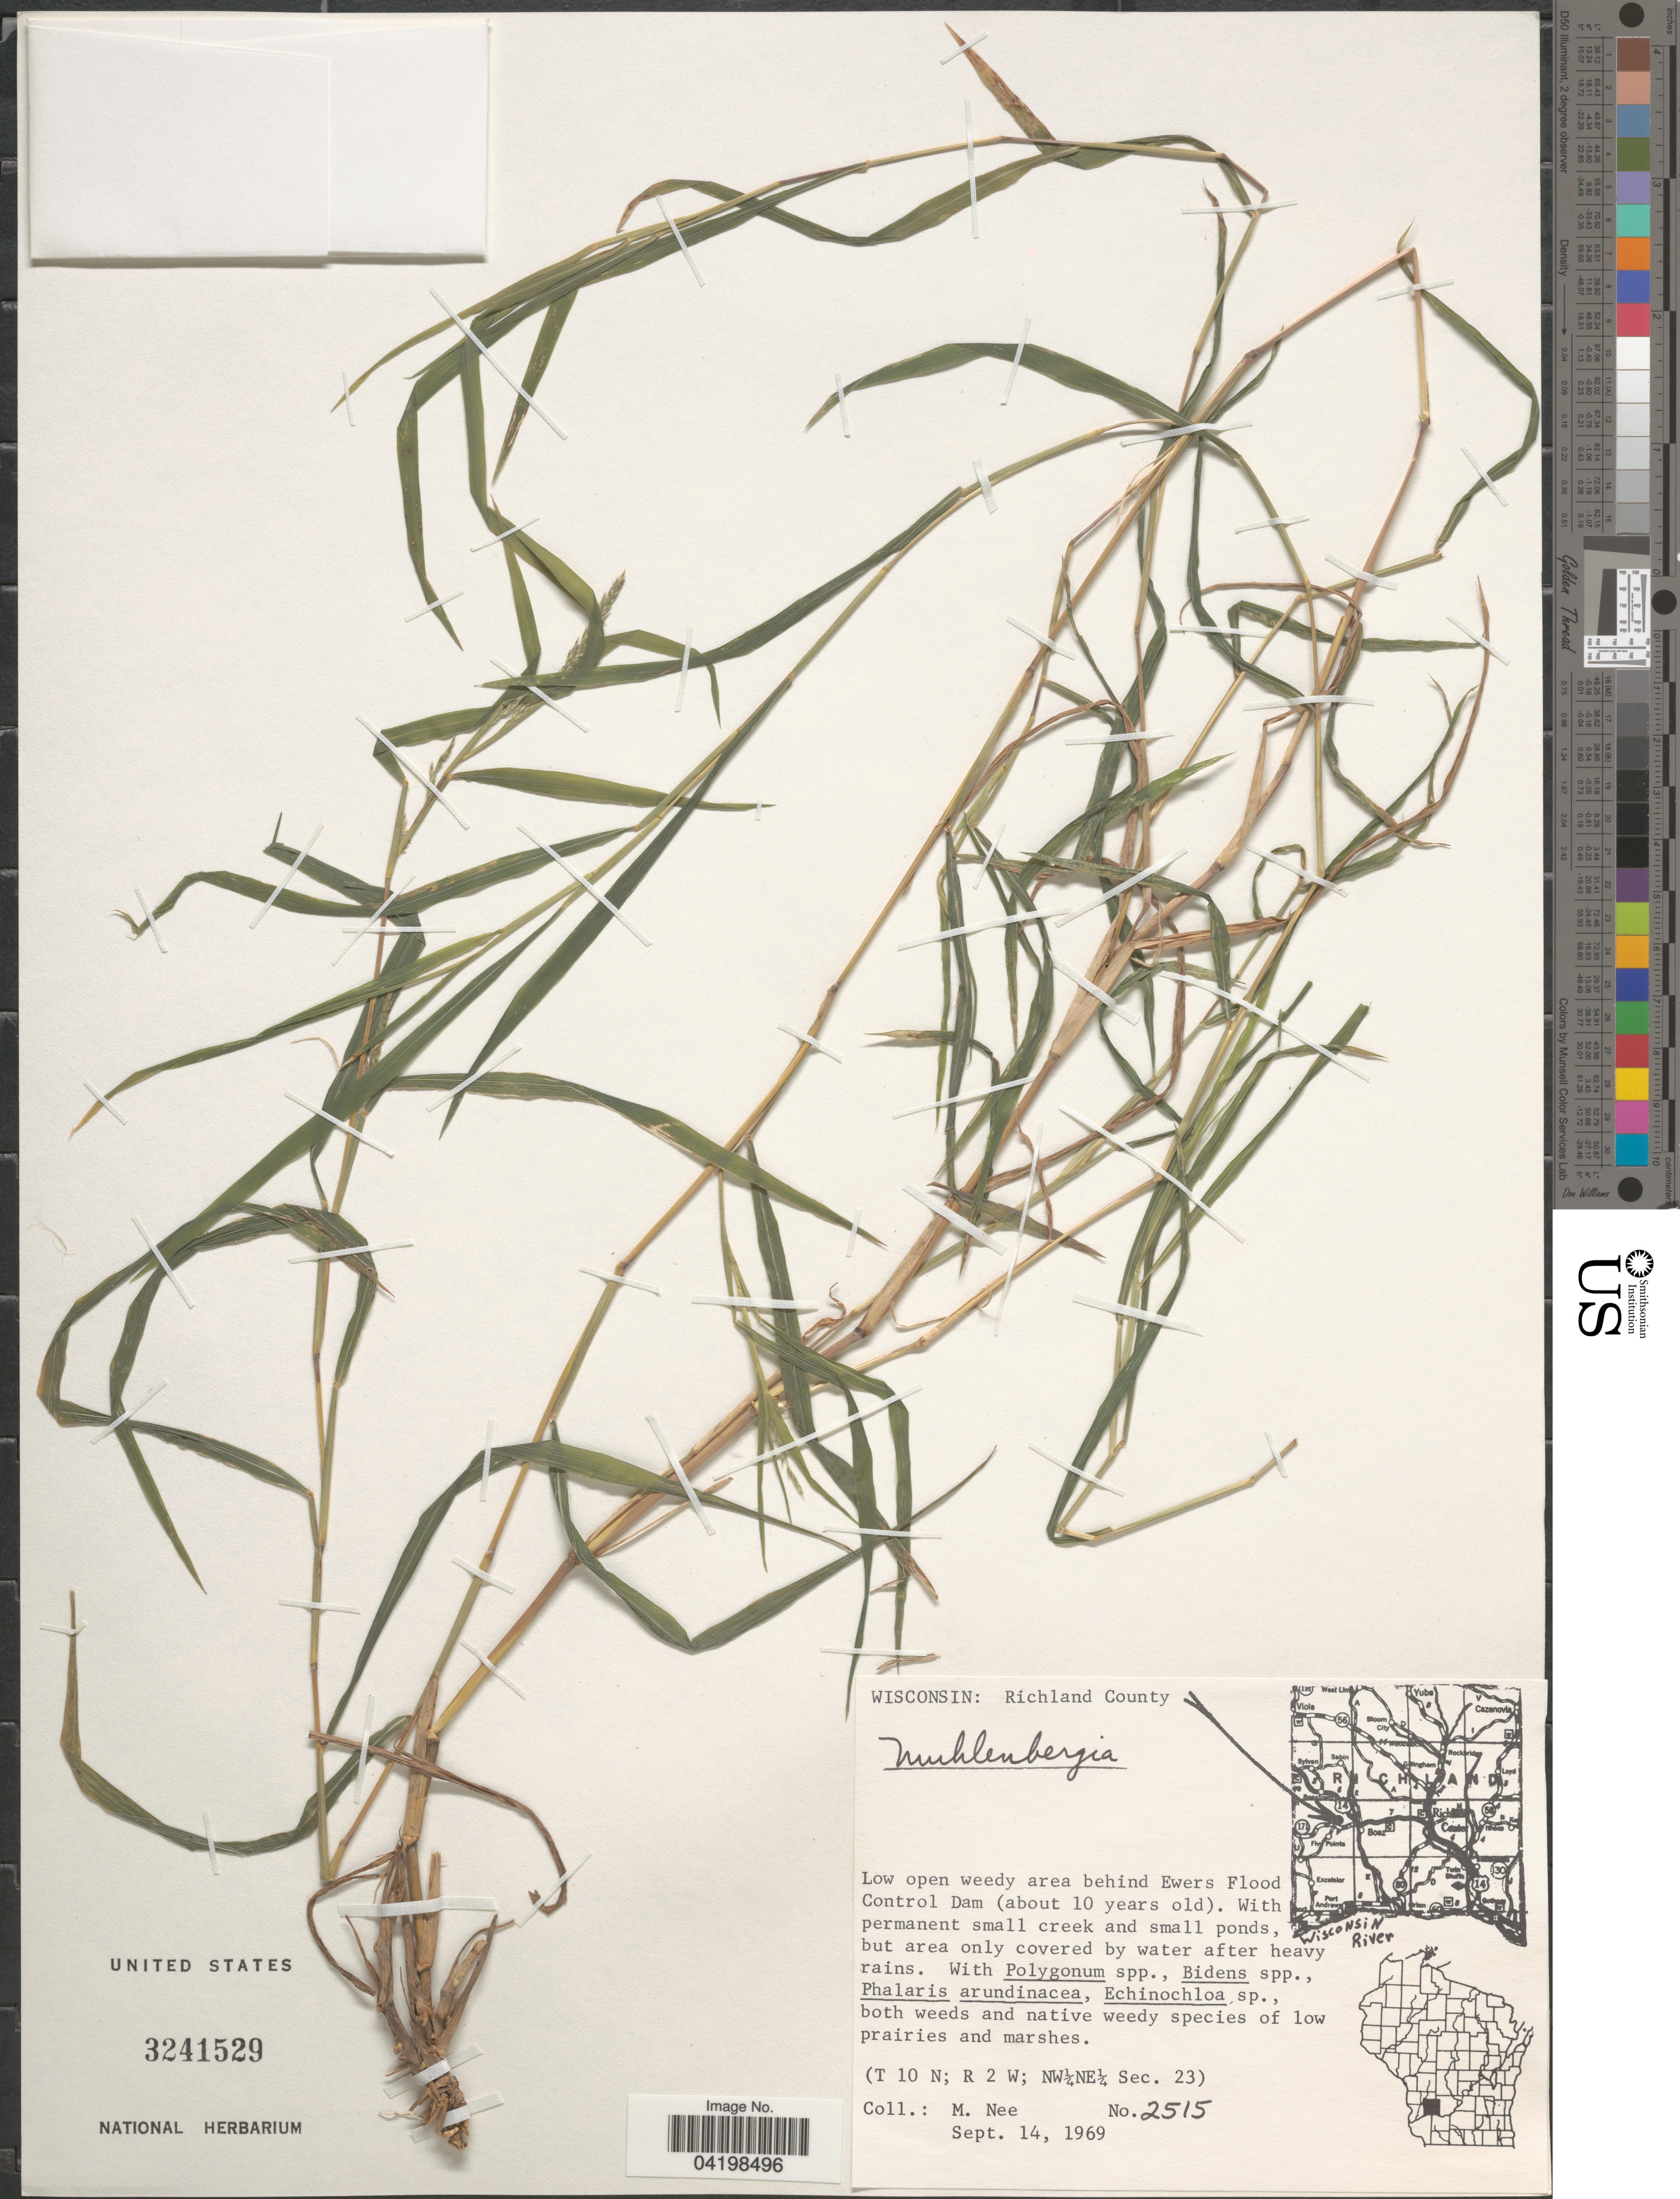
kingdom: Plantae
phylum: Tracheophyta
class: Liliopsida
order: Poales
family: Poaceae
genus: Muhlenbergia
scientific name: Muhlenbergia sp.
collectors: M. Nee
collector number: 2515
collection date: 1969-09-14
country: United States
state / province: Wisconsin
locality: Richland County. Low open weedy area behind Ewers Flood Control Dam. (T 10 N; R 2 W; NW¼NE¼ Sec. 23).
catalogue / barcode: US 3241529